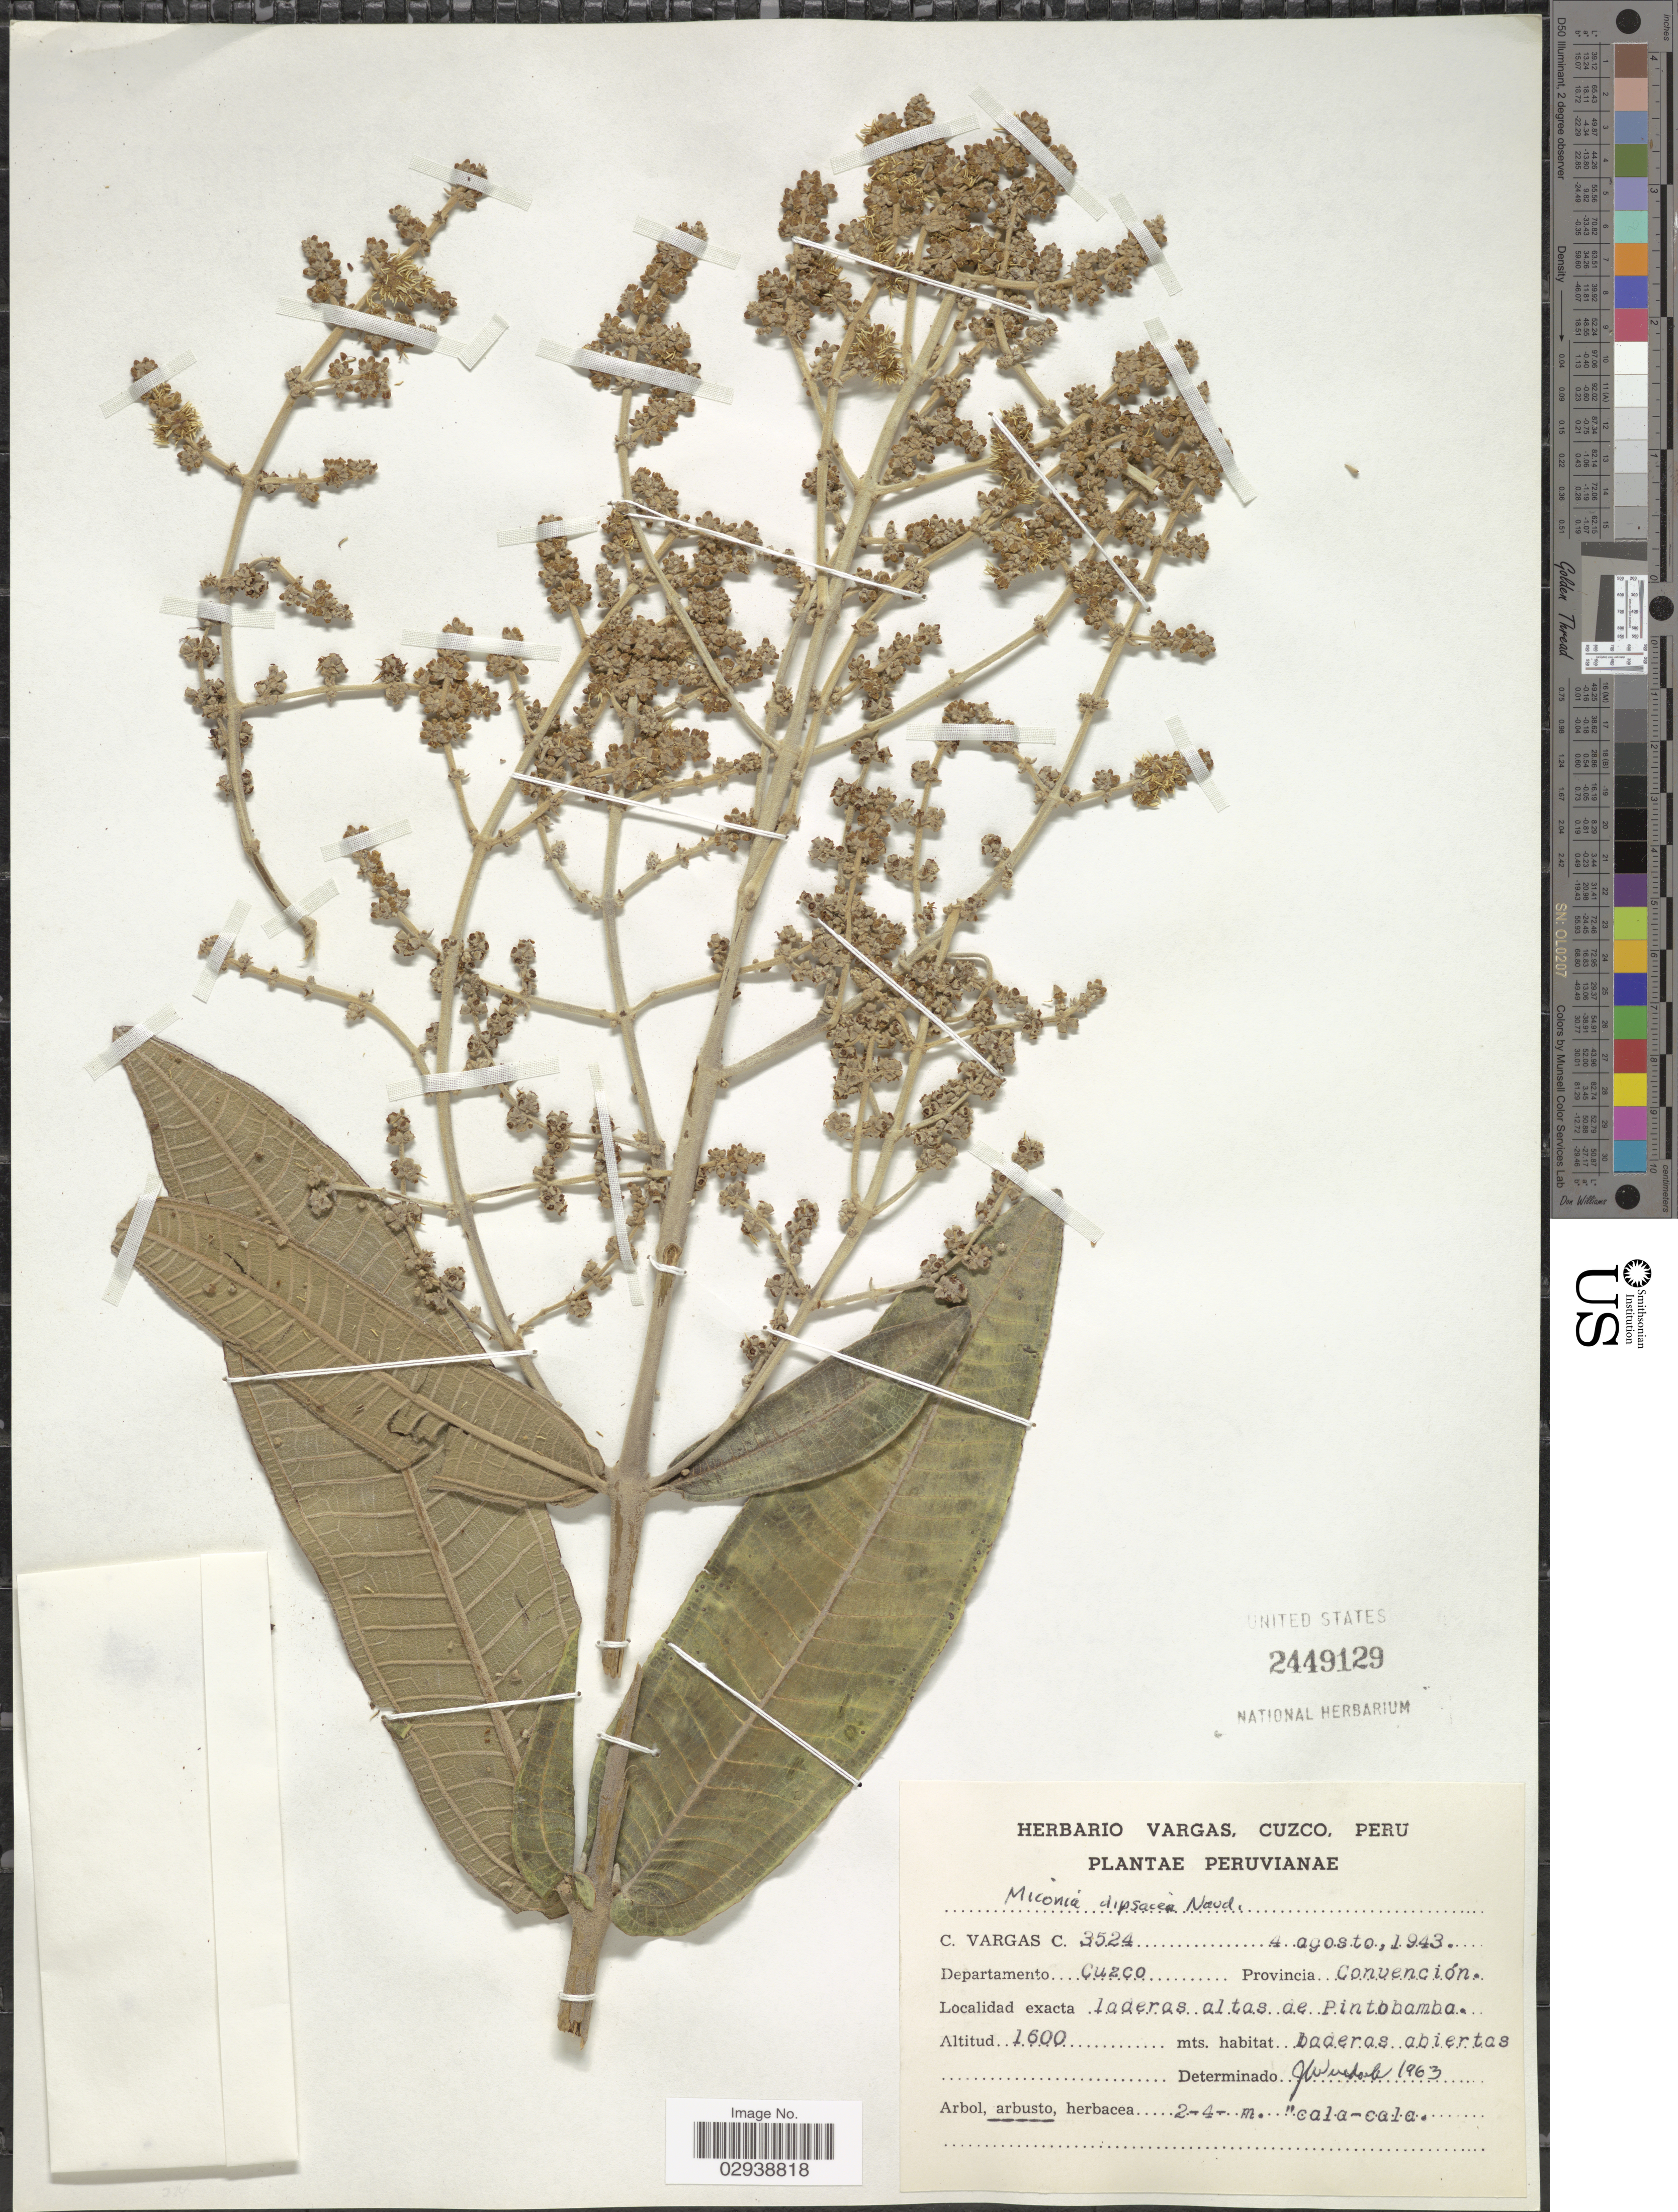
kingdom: Plantae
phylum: Tracheophyta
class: Magnoliopsida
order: Myrtales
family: Melastomataceae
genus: Miconia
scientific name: Miconia dipsacea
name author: Naudin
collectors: C. Vargas Calderón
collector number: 3524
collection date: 1943-08-04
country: Peru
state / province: Cusco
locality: Departamento Cuzco, Provincia Convención, laderas altas de Pintobamba.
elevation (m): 1600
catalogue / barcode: US 2449129